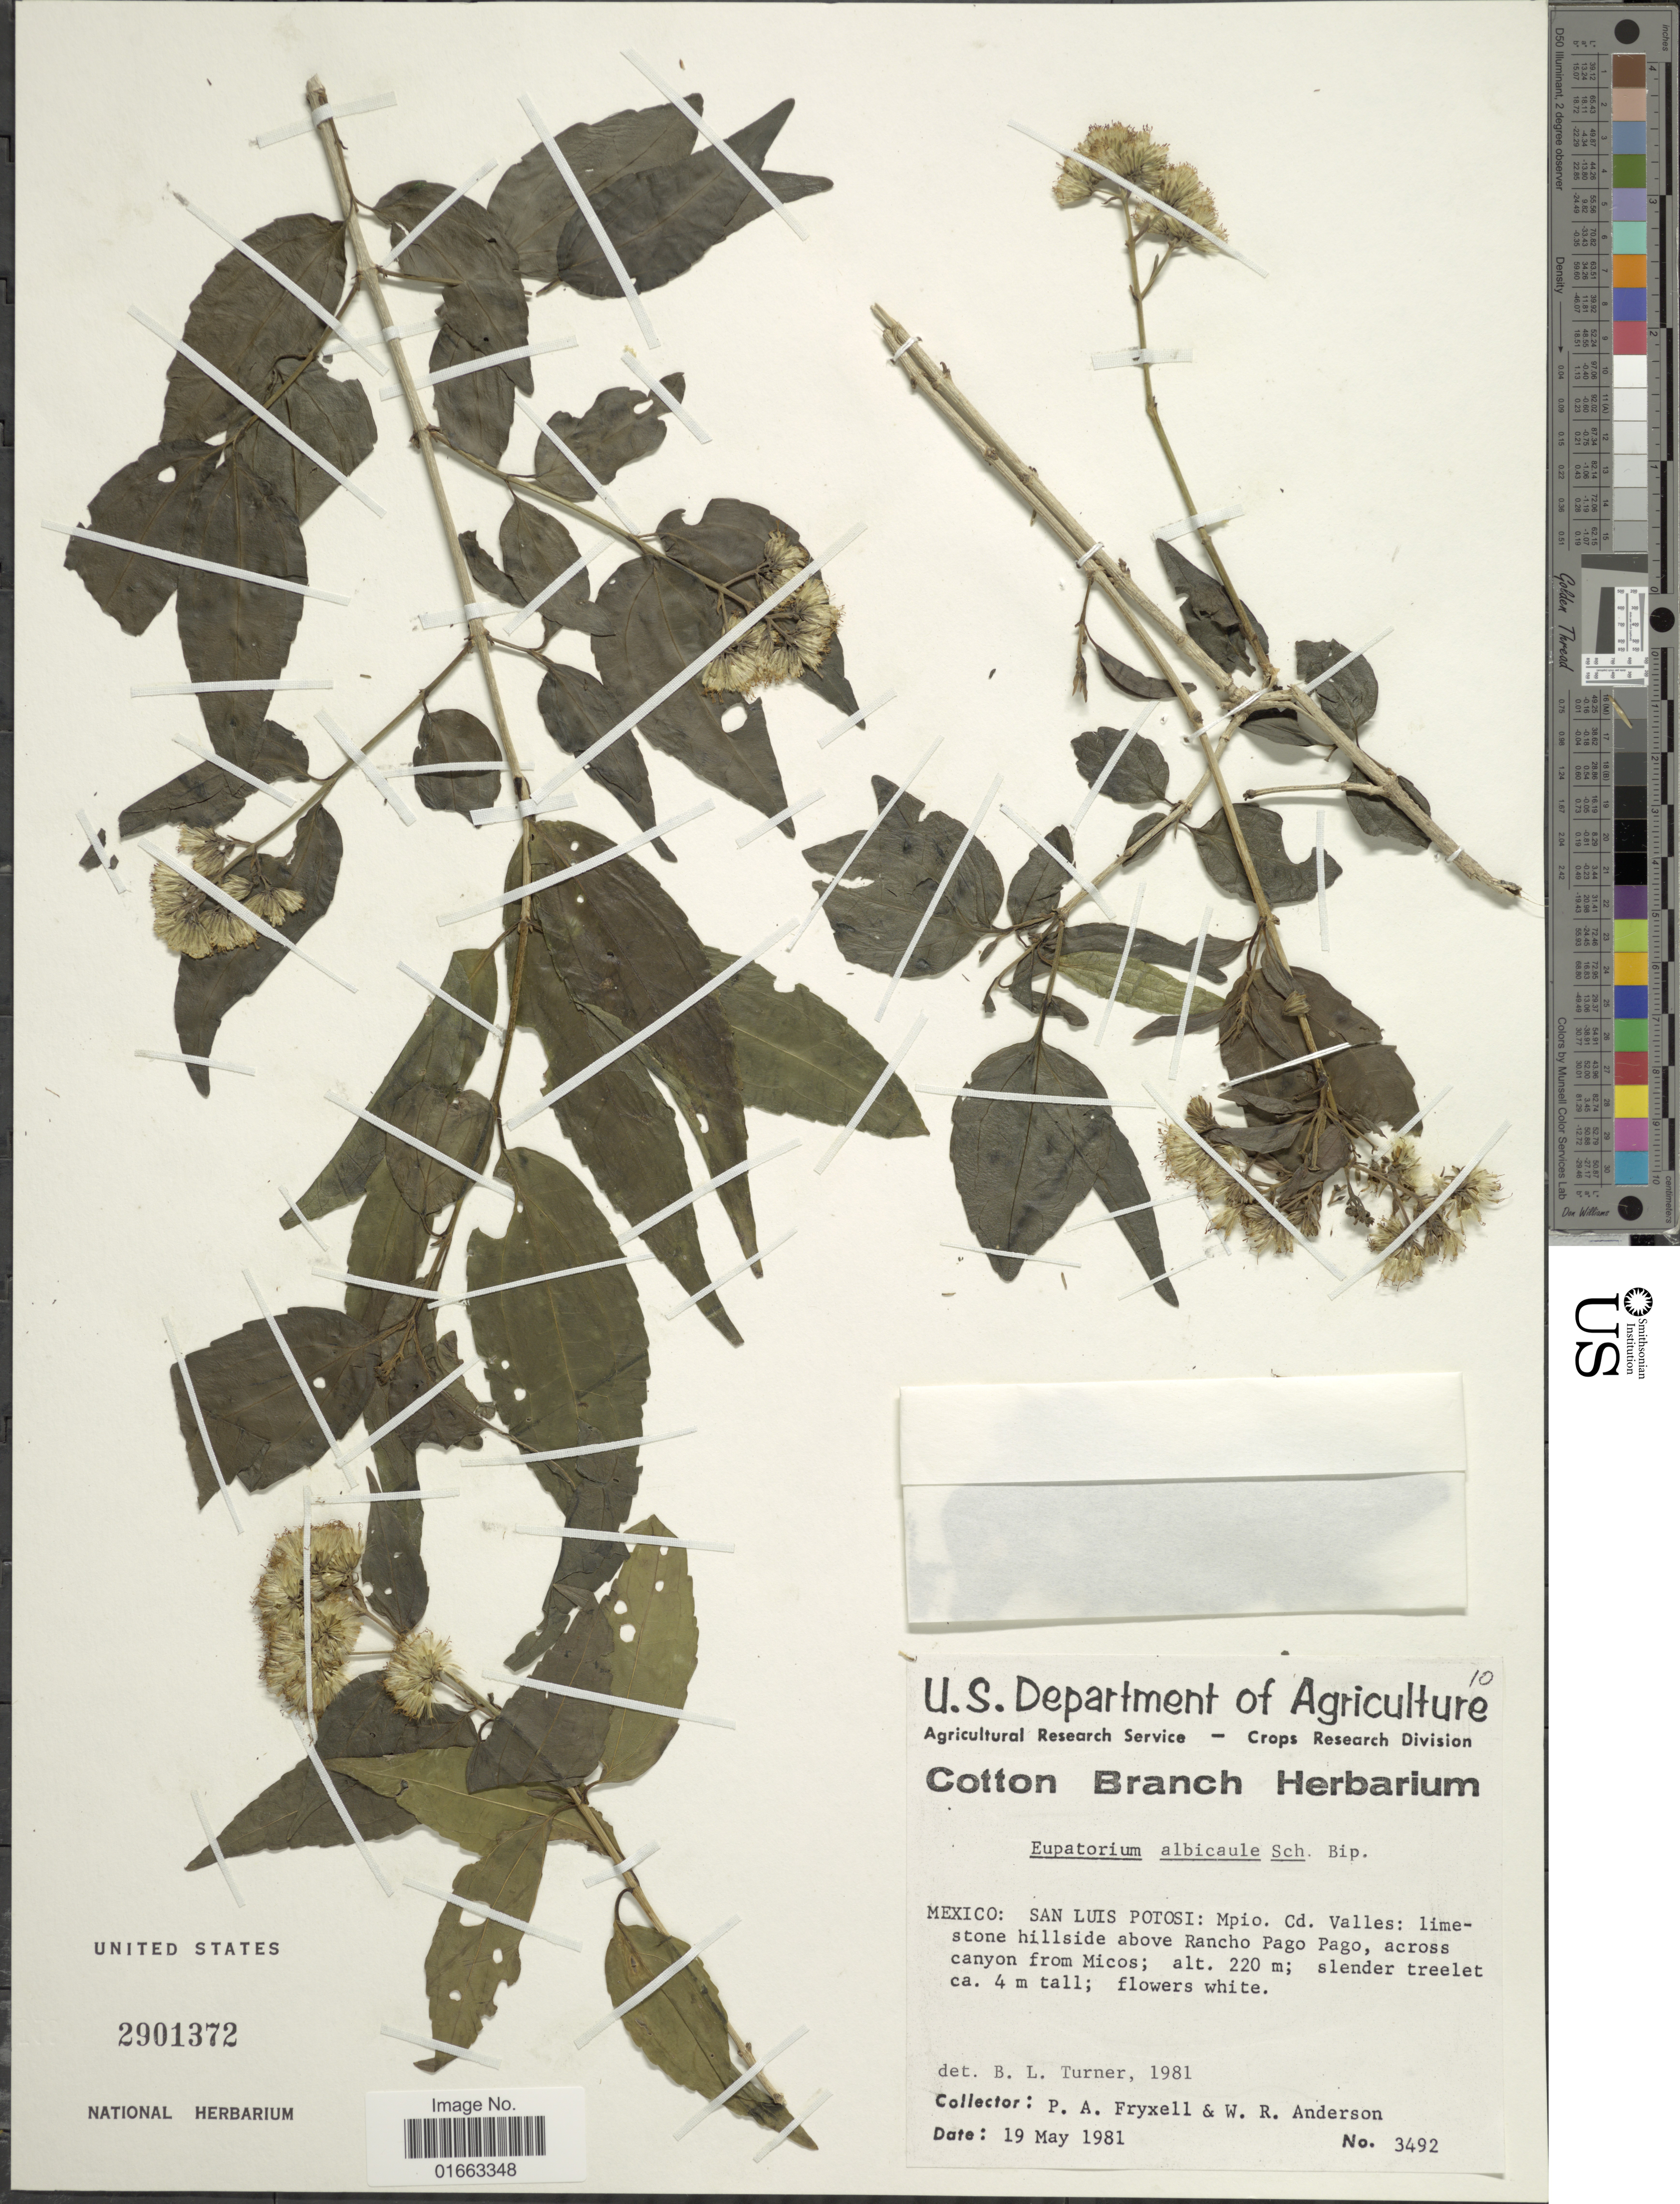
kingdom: Plantae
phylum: Tracheophyta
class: Magnoliopsida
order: Asterales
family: Asteraceae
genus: Koanophyllon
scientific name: Koanophyllon albicaule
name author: (Sch. Bip. ex Klatt) R.M. King & H. Rob.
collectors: P. A. Fryxell & W. Anderson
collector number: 3492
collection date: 1981-05-19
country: Mexico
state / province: San Luis Potosí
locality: Mpio. Cd. Valles: limestone hillside above Rancho Pago Pago, across canyon from Micos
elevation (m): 220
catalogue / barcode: US 2901372